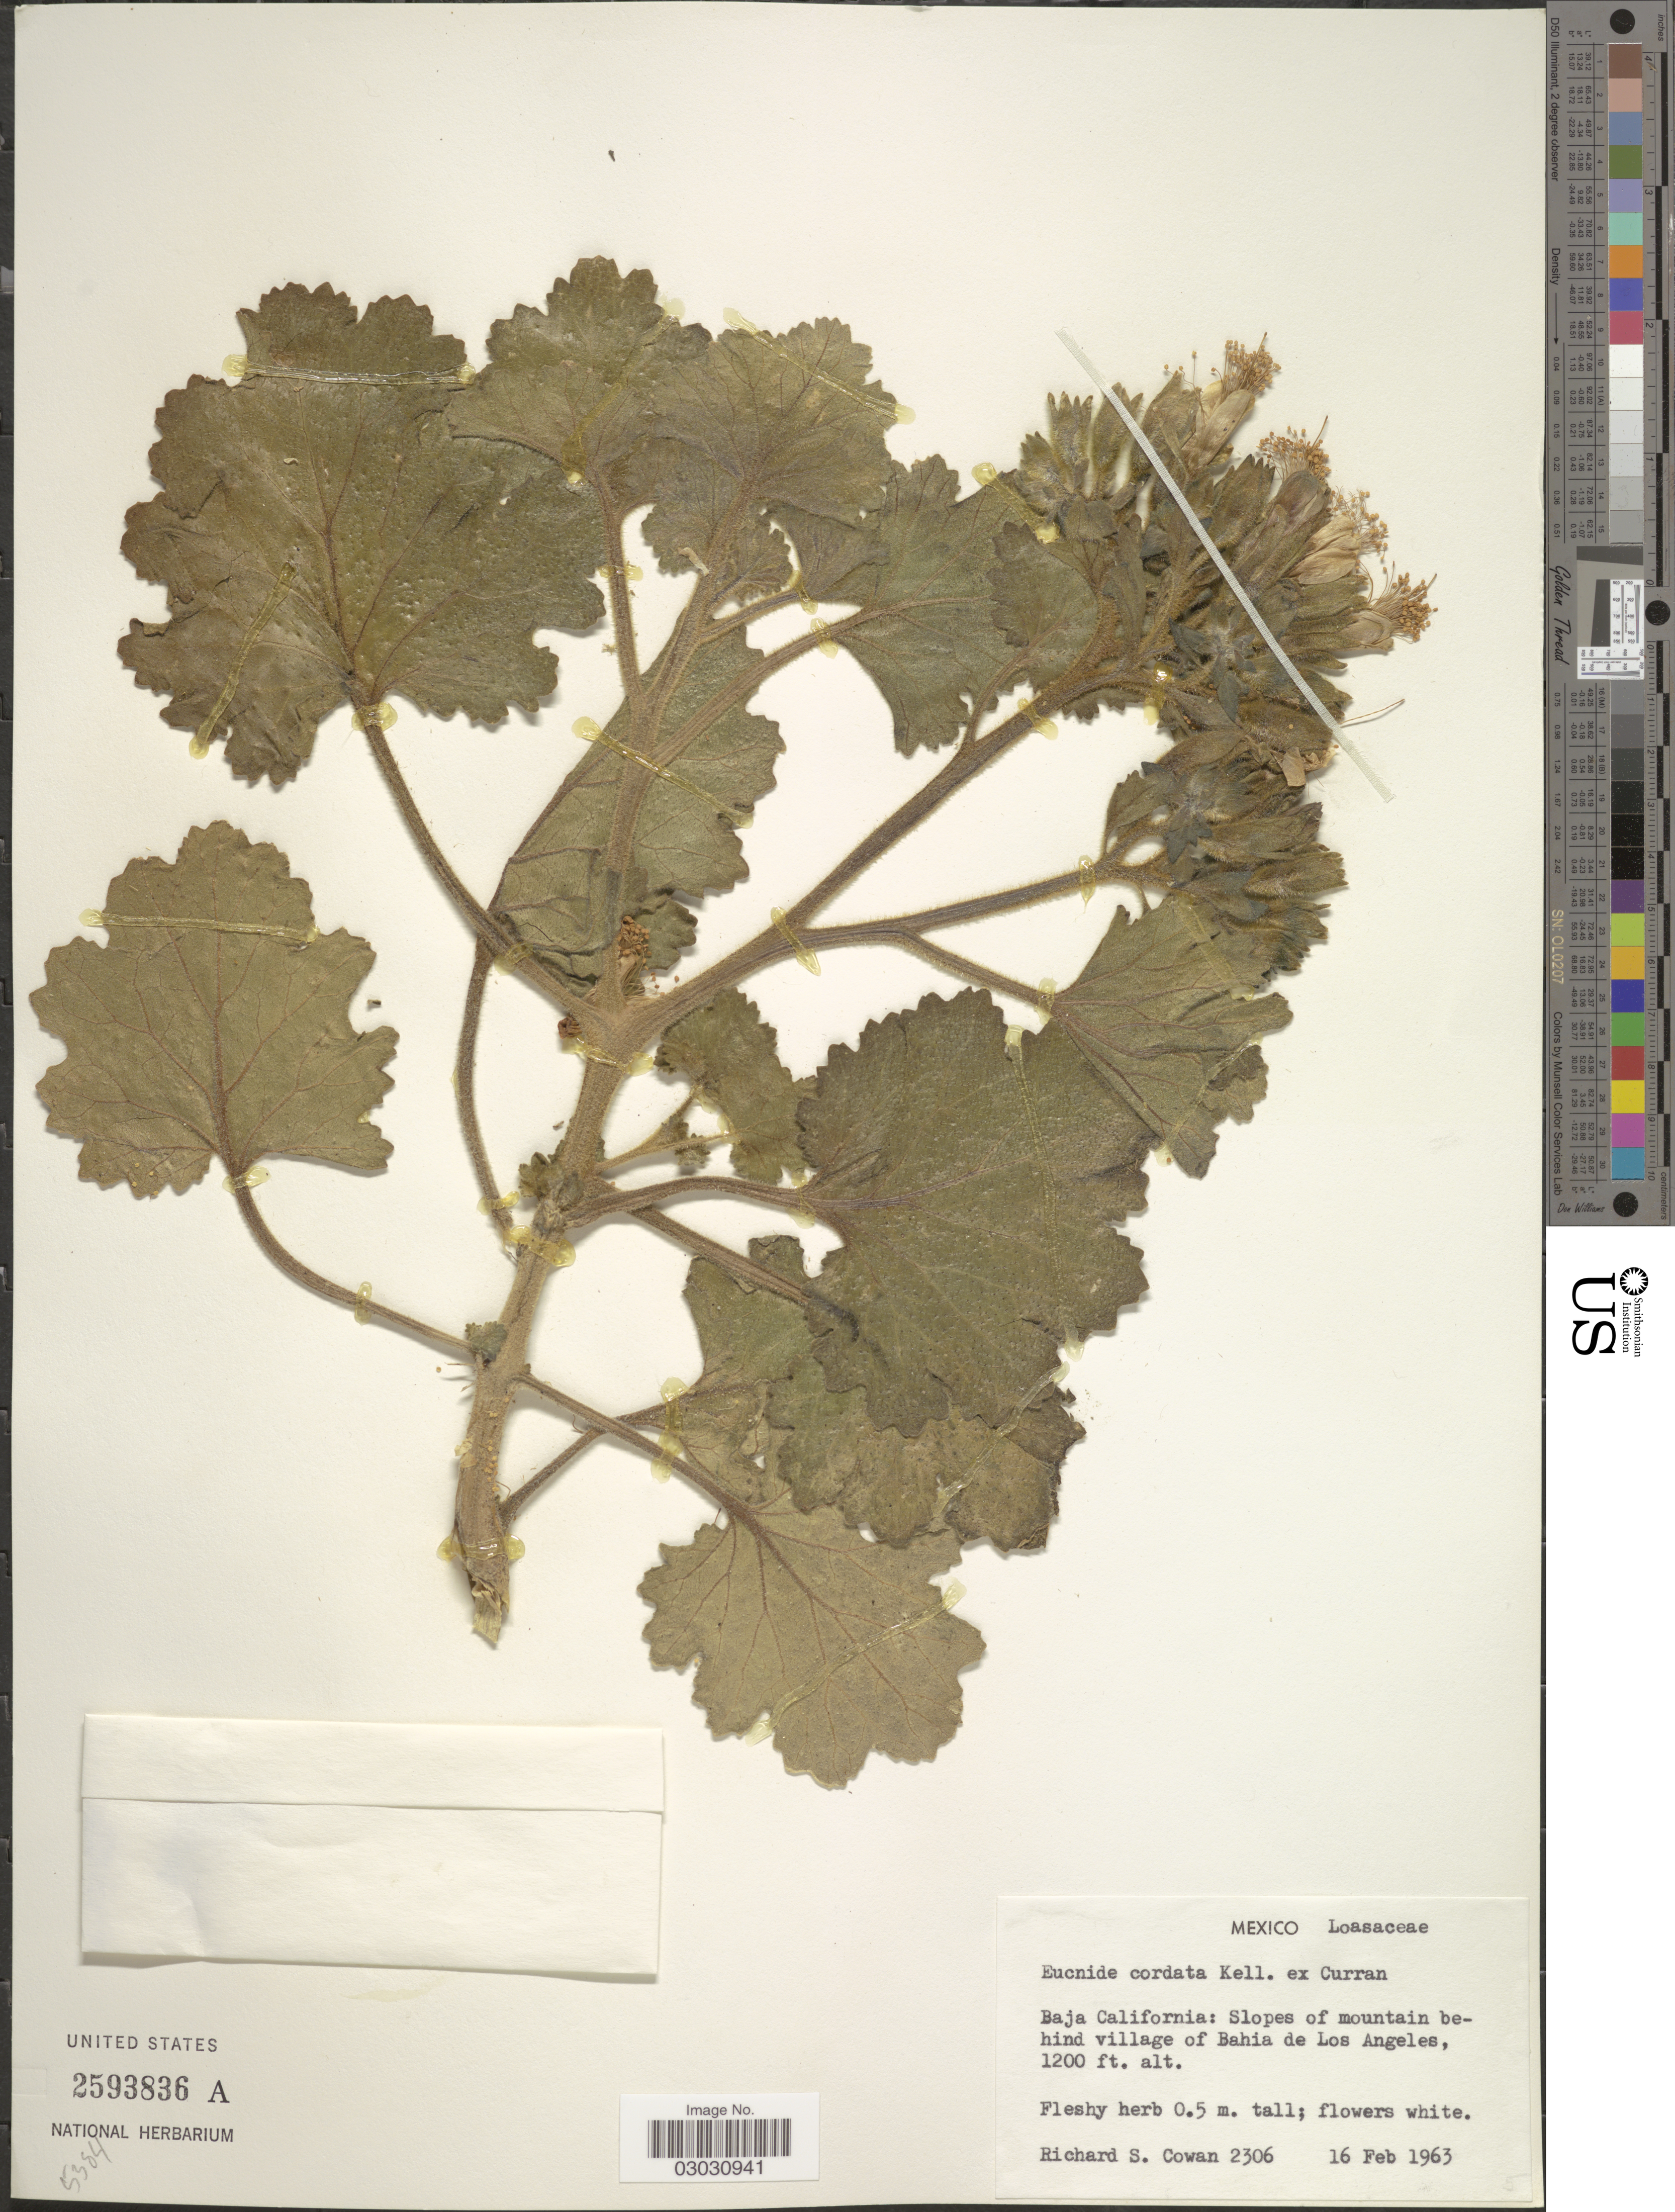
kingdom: Plantae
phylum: Tracheophyta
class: Magnoliopsida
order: Cornales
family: Loasaceae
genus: Eucnide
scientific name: Eucnide cordata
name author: (Kell.) Kellogg ex Curran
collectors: R. S. Cowan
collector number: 2306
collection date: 1963-02-16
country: Mexico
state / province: Baja California Norte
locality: Slopes of mountain behind village of Bahia de Los Angeles.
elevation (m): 366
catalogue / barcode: US 2593836A